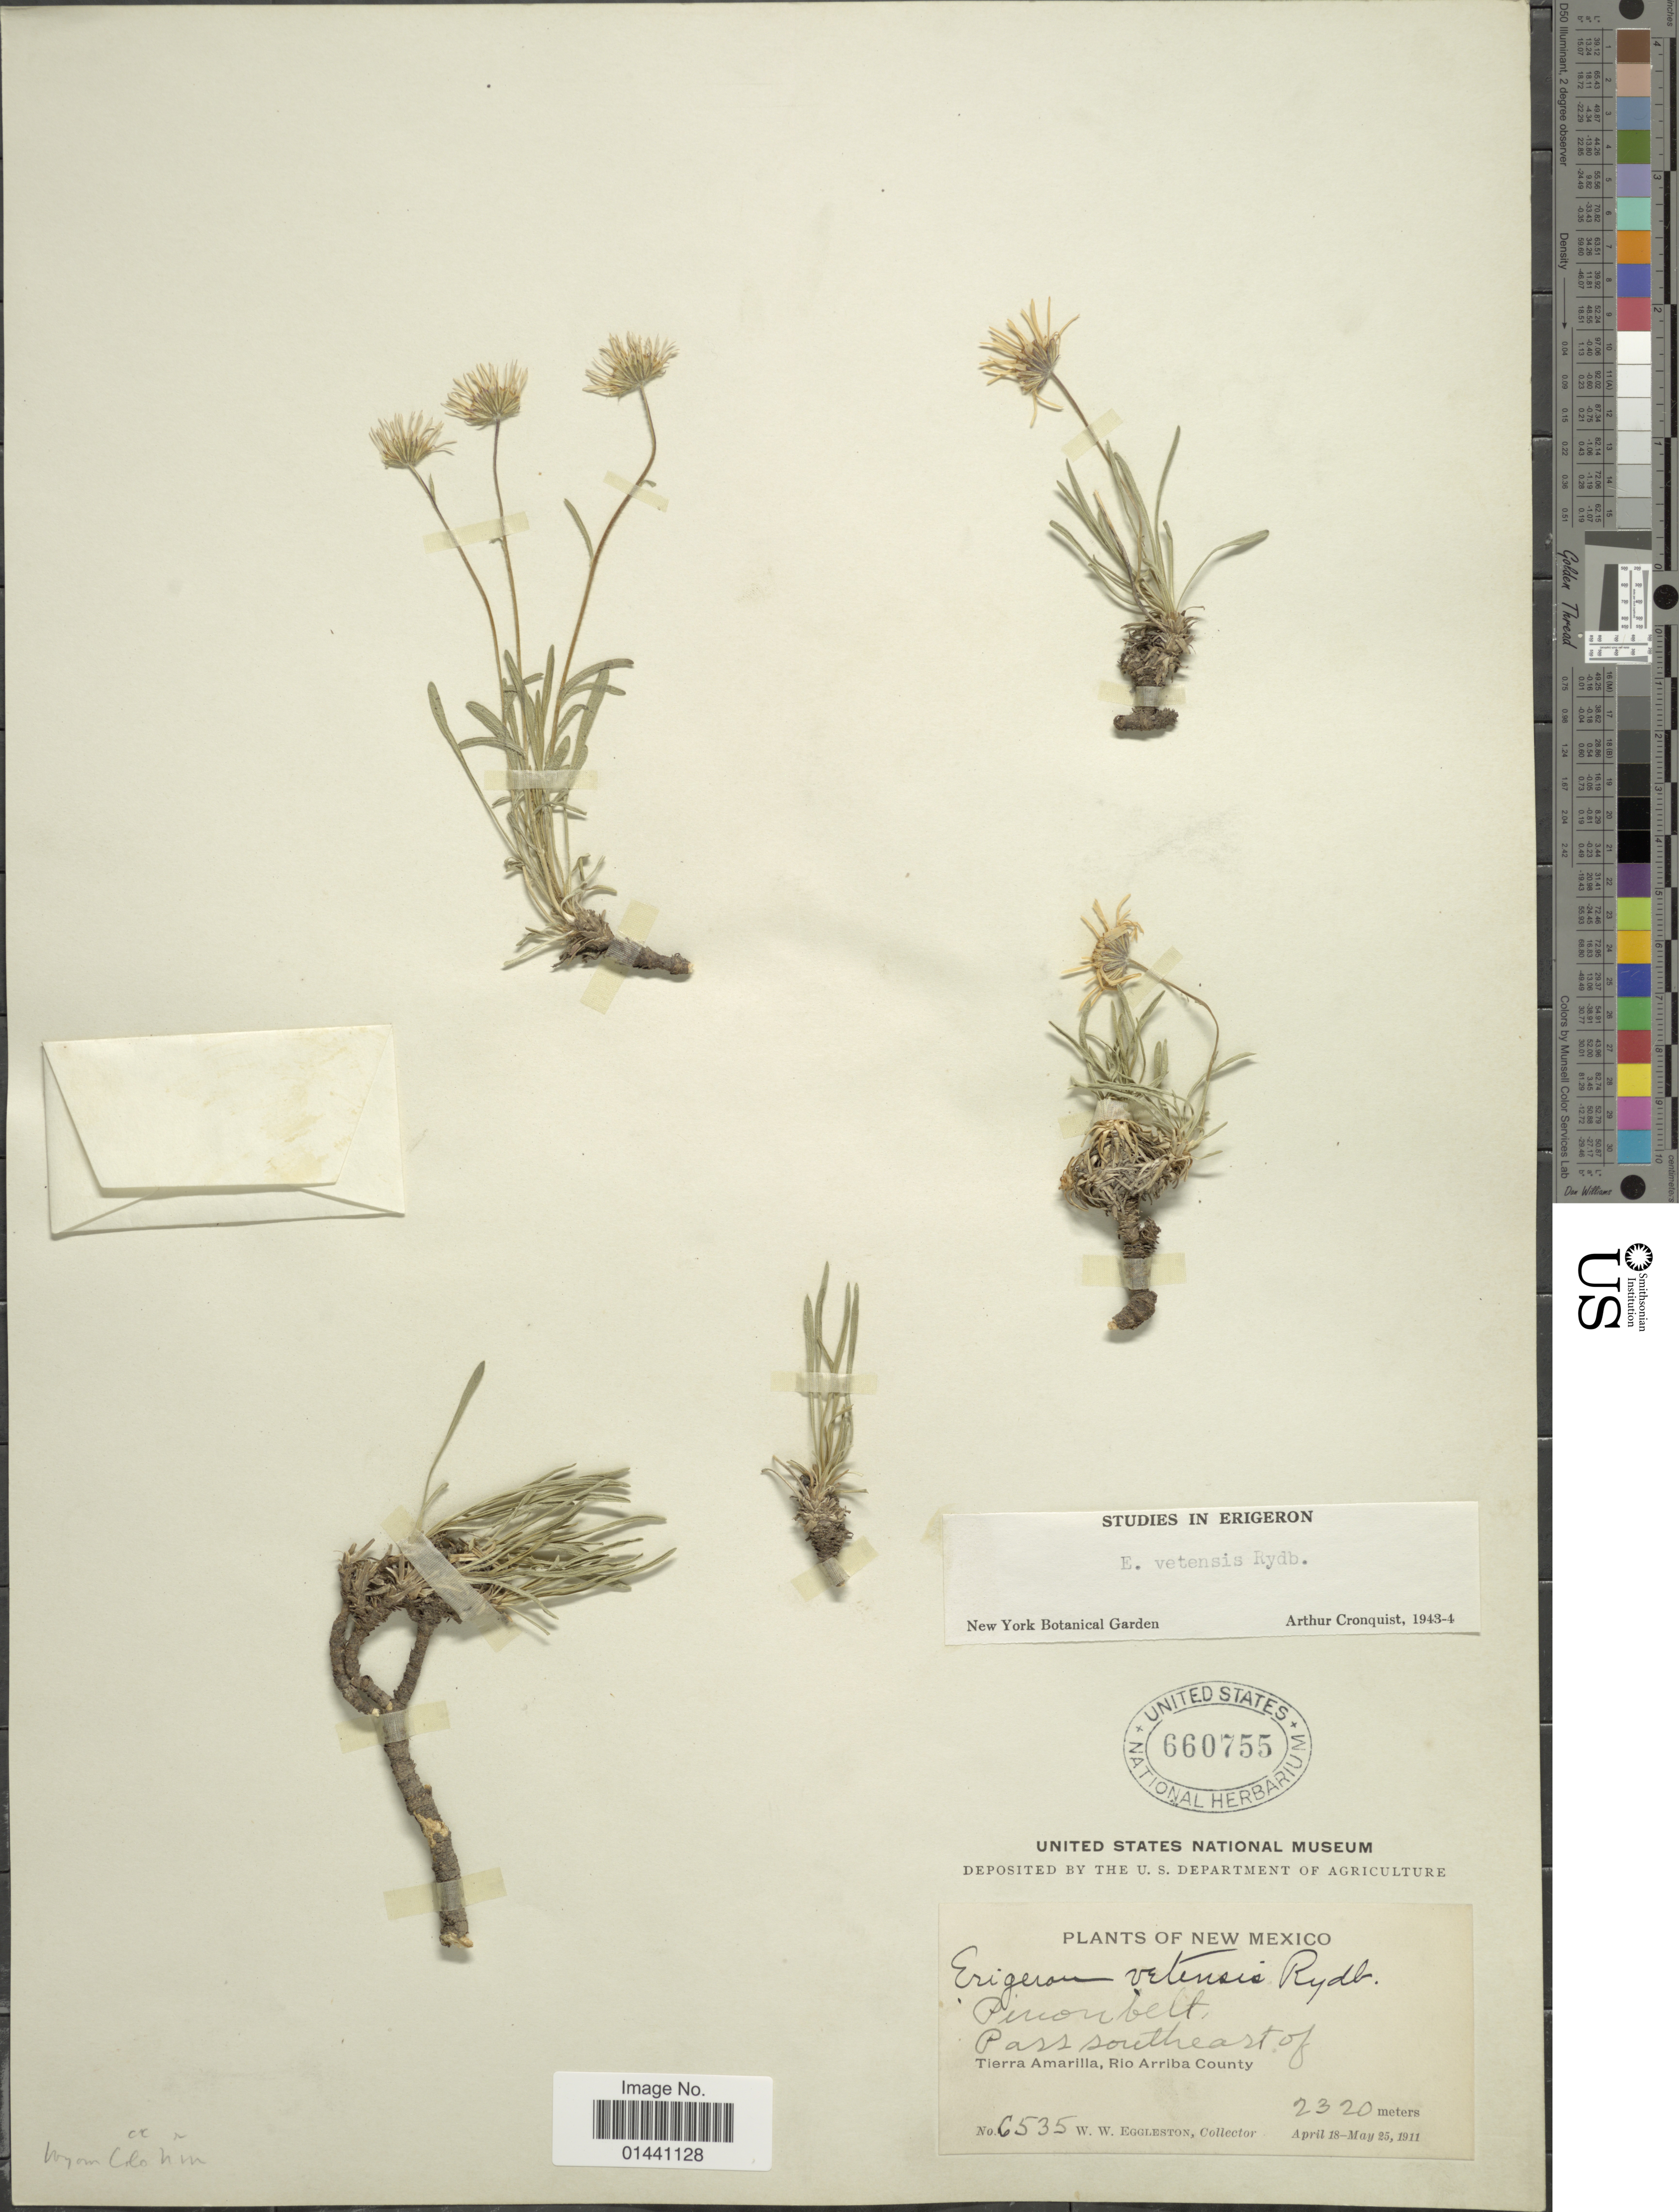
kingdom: Plantae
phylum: Tracheophyta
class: Magnoliopsida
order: Asterales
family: Asteraceae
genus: Erigeron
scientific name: Erigeron vetensis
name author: Rydb.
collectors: W. W. Eggleston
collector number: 6535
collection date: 1911-04-18/1911-05-25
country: United States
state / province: New Mexico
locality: Pinon belt, Pass southeast of Tierra Amarilla, Rio Arriba County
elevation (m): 2320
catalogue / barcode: US 660755